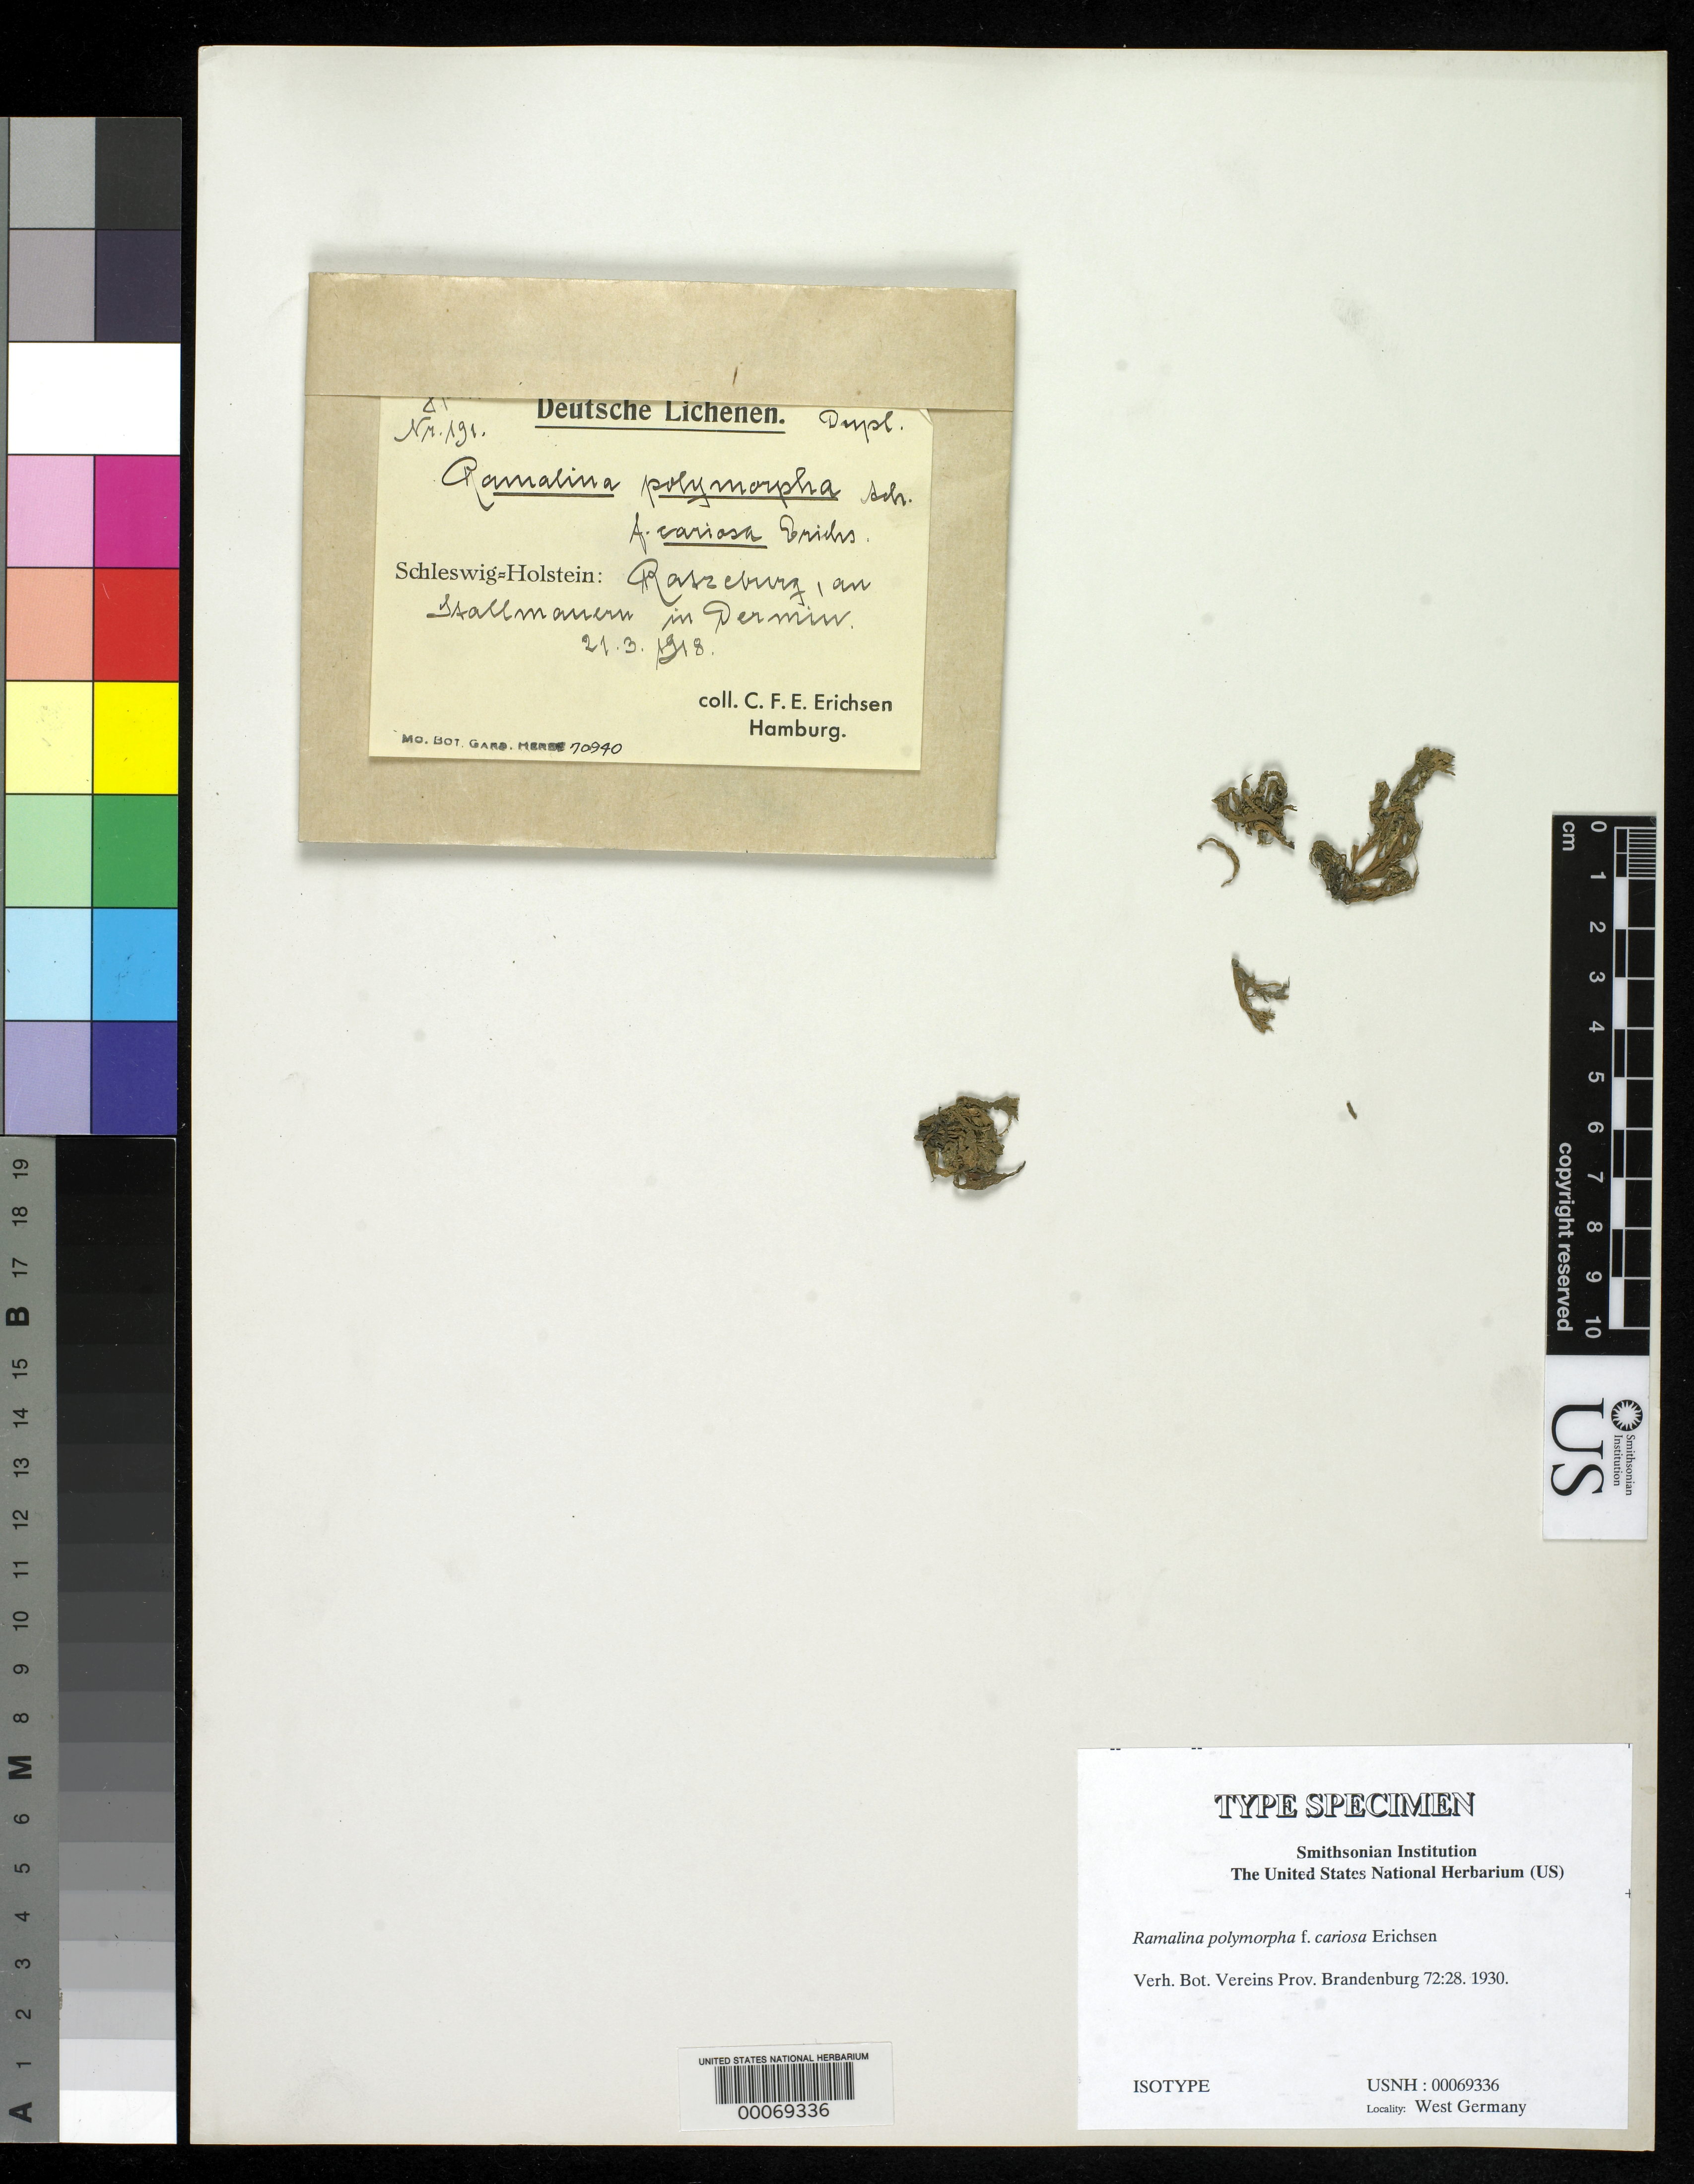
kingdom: Fungi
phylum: Ascomycota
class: Lecanoromycetes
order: Lecanorales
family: Ramalinaceae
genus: Ramalina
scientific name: Ramalina polymorpha f. cariosa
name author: Erichsen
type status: Isotype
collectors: C. F. E. Erichsen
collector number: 191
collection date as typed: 21 Mar 1918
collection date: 1918-03-21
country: Germany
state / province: Schleswig-Holstein